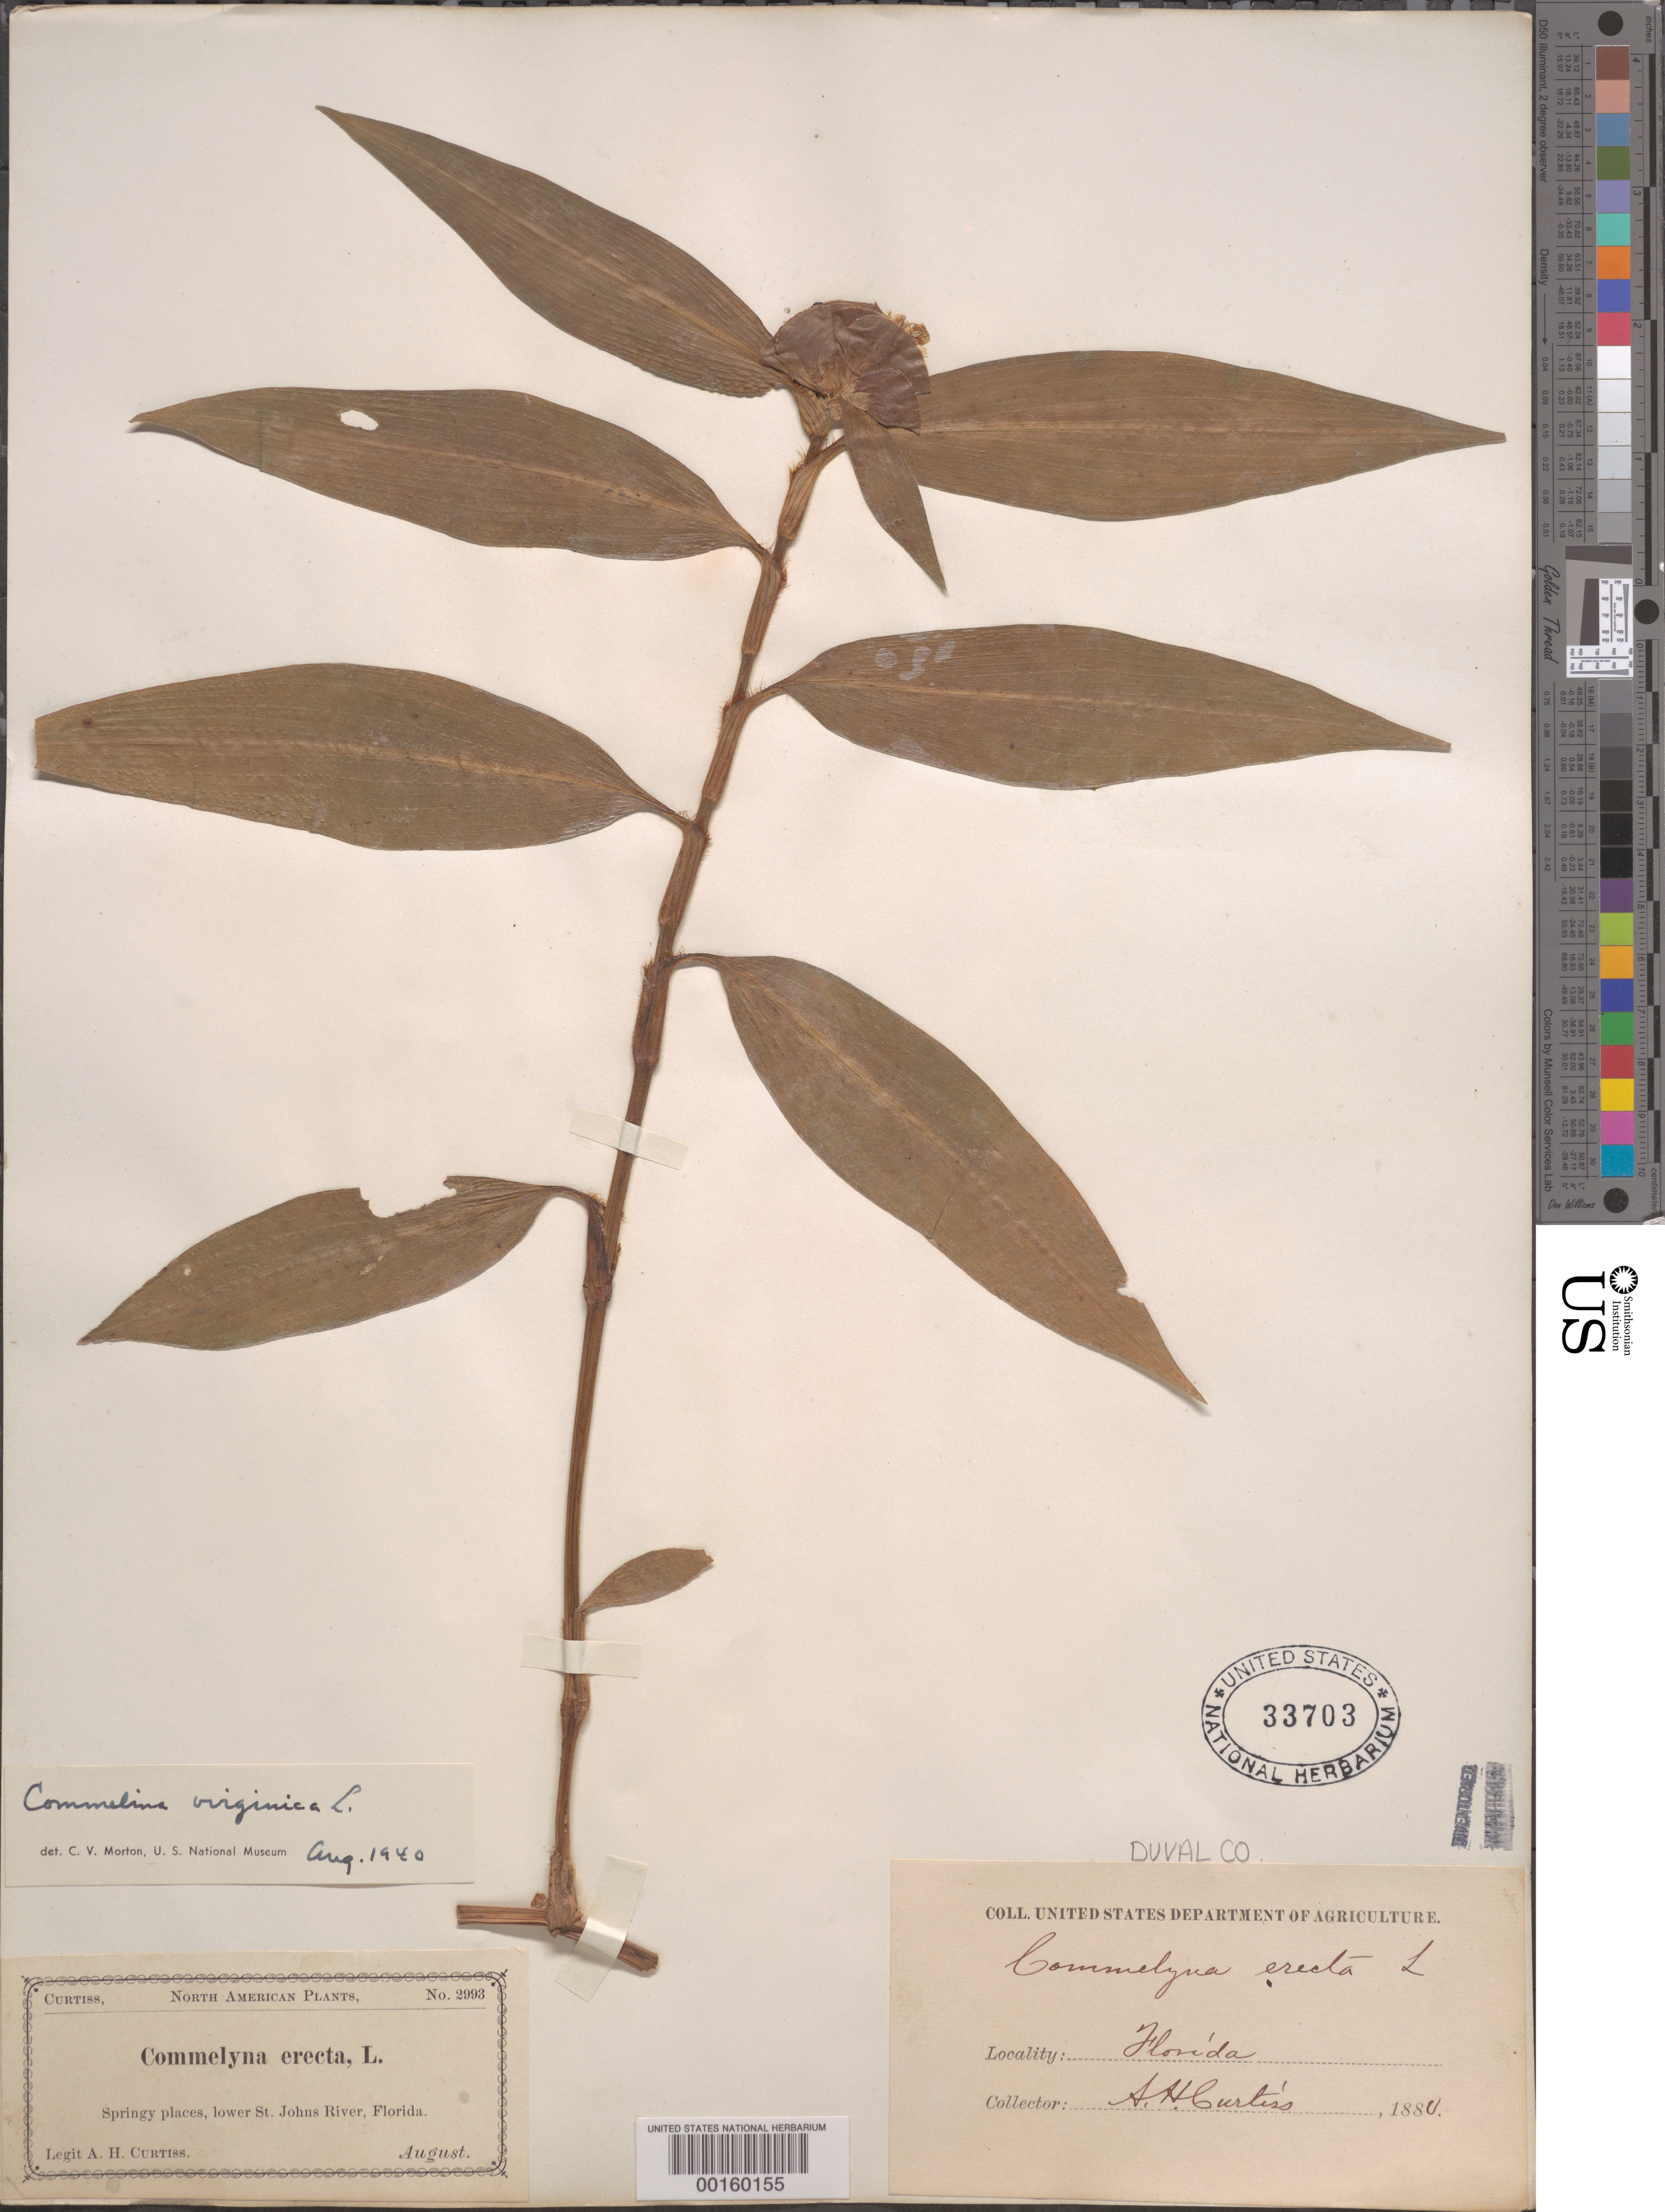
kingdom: Plantae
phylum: Tracheophyta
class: Liliopsida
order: Commelinales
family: Commelinaceae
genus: Commelina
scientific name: Commelina virginica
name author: L.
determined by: Morton, C. V.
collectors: A. H. Curtiss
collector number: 2993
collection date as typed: Aug 1884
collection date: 1884-08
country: United States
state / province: Florida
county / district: Duval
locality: Lower st. johns river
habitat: Springy places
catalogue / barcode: US 33703